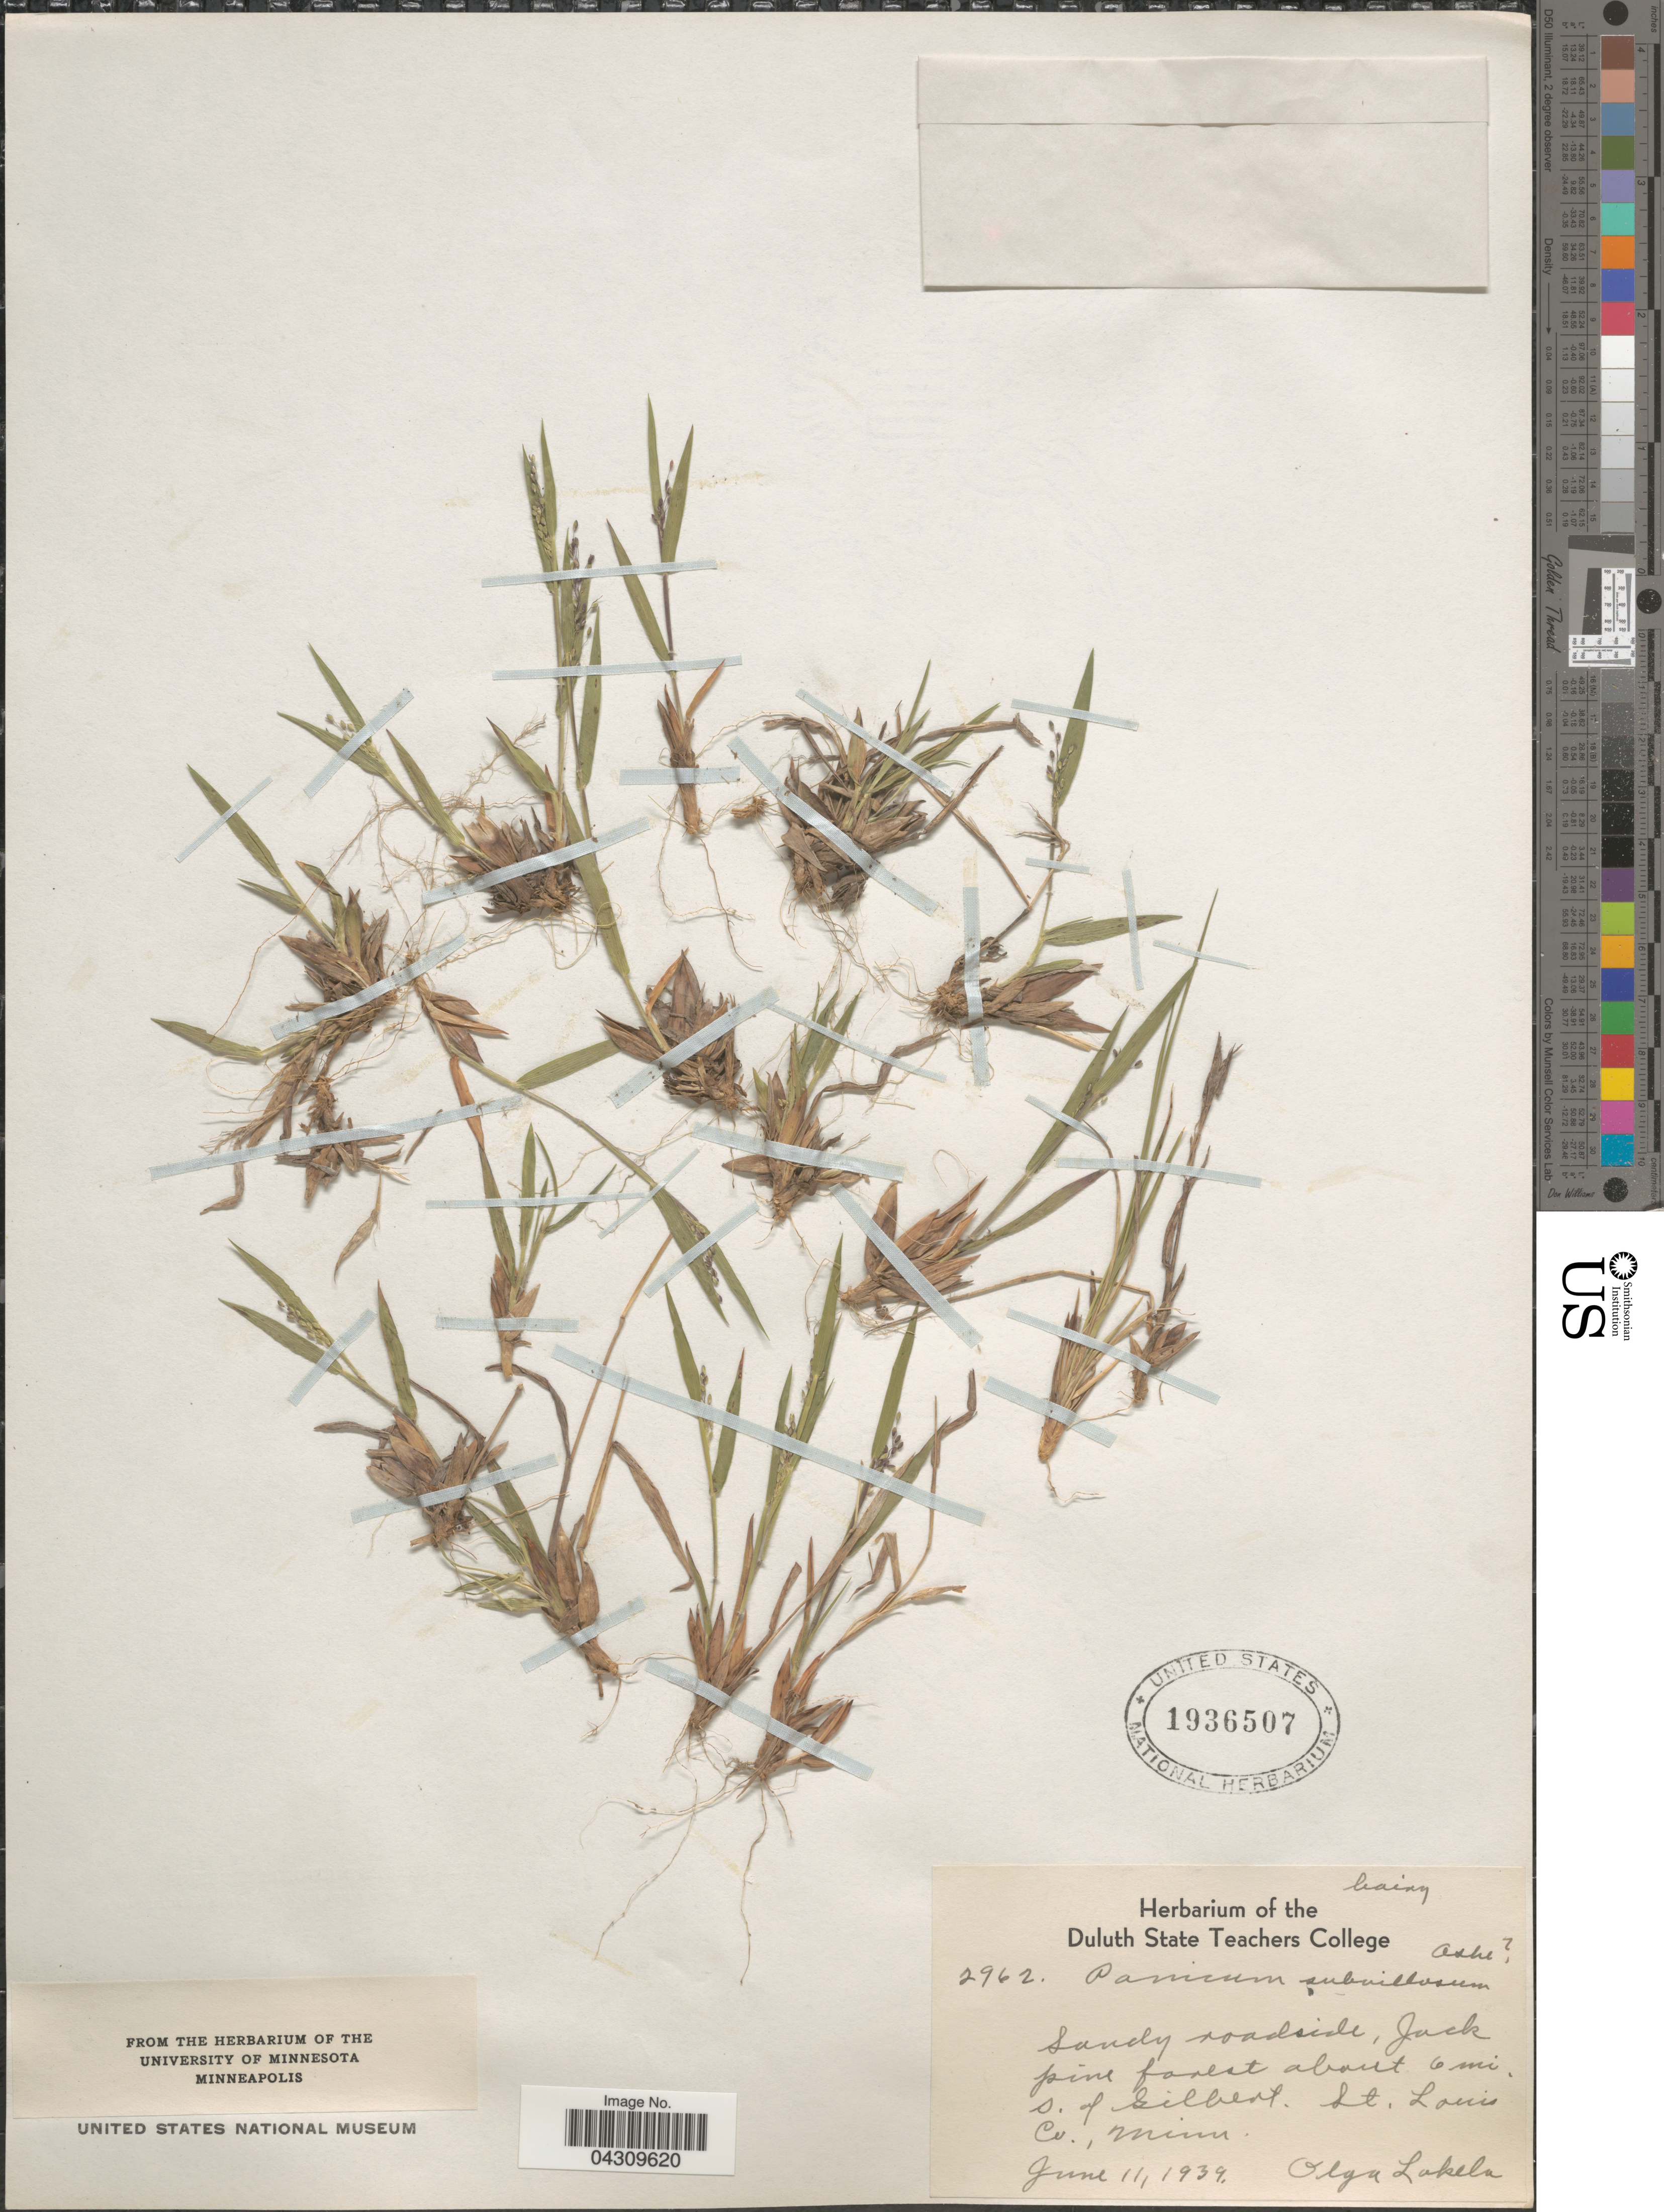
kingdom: Plantae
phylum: Tracheophyta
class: Liliopsida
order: Poales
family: Poaceae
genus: Dichanthelium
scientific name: Dichanthelium acuminatum var. acuminatum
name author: (Sw.) Gould & C.A. Clark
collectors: O. K. Lakela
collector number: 2962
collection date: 1939-06-11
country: United States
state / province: Minnesota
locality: Sandy roadside, Jack pine forest about 6 mi S. of Gilbert. St. Louis Co.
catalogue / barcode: US 1936507